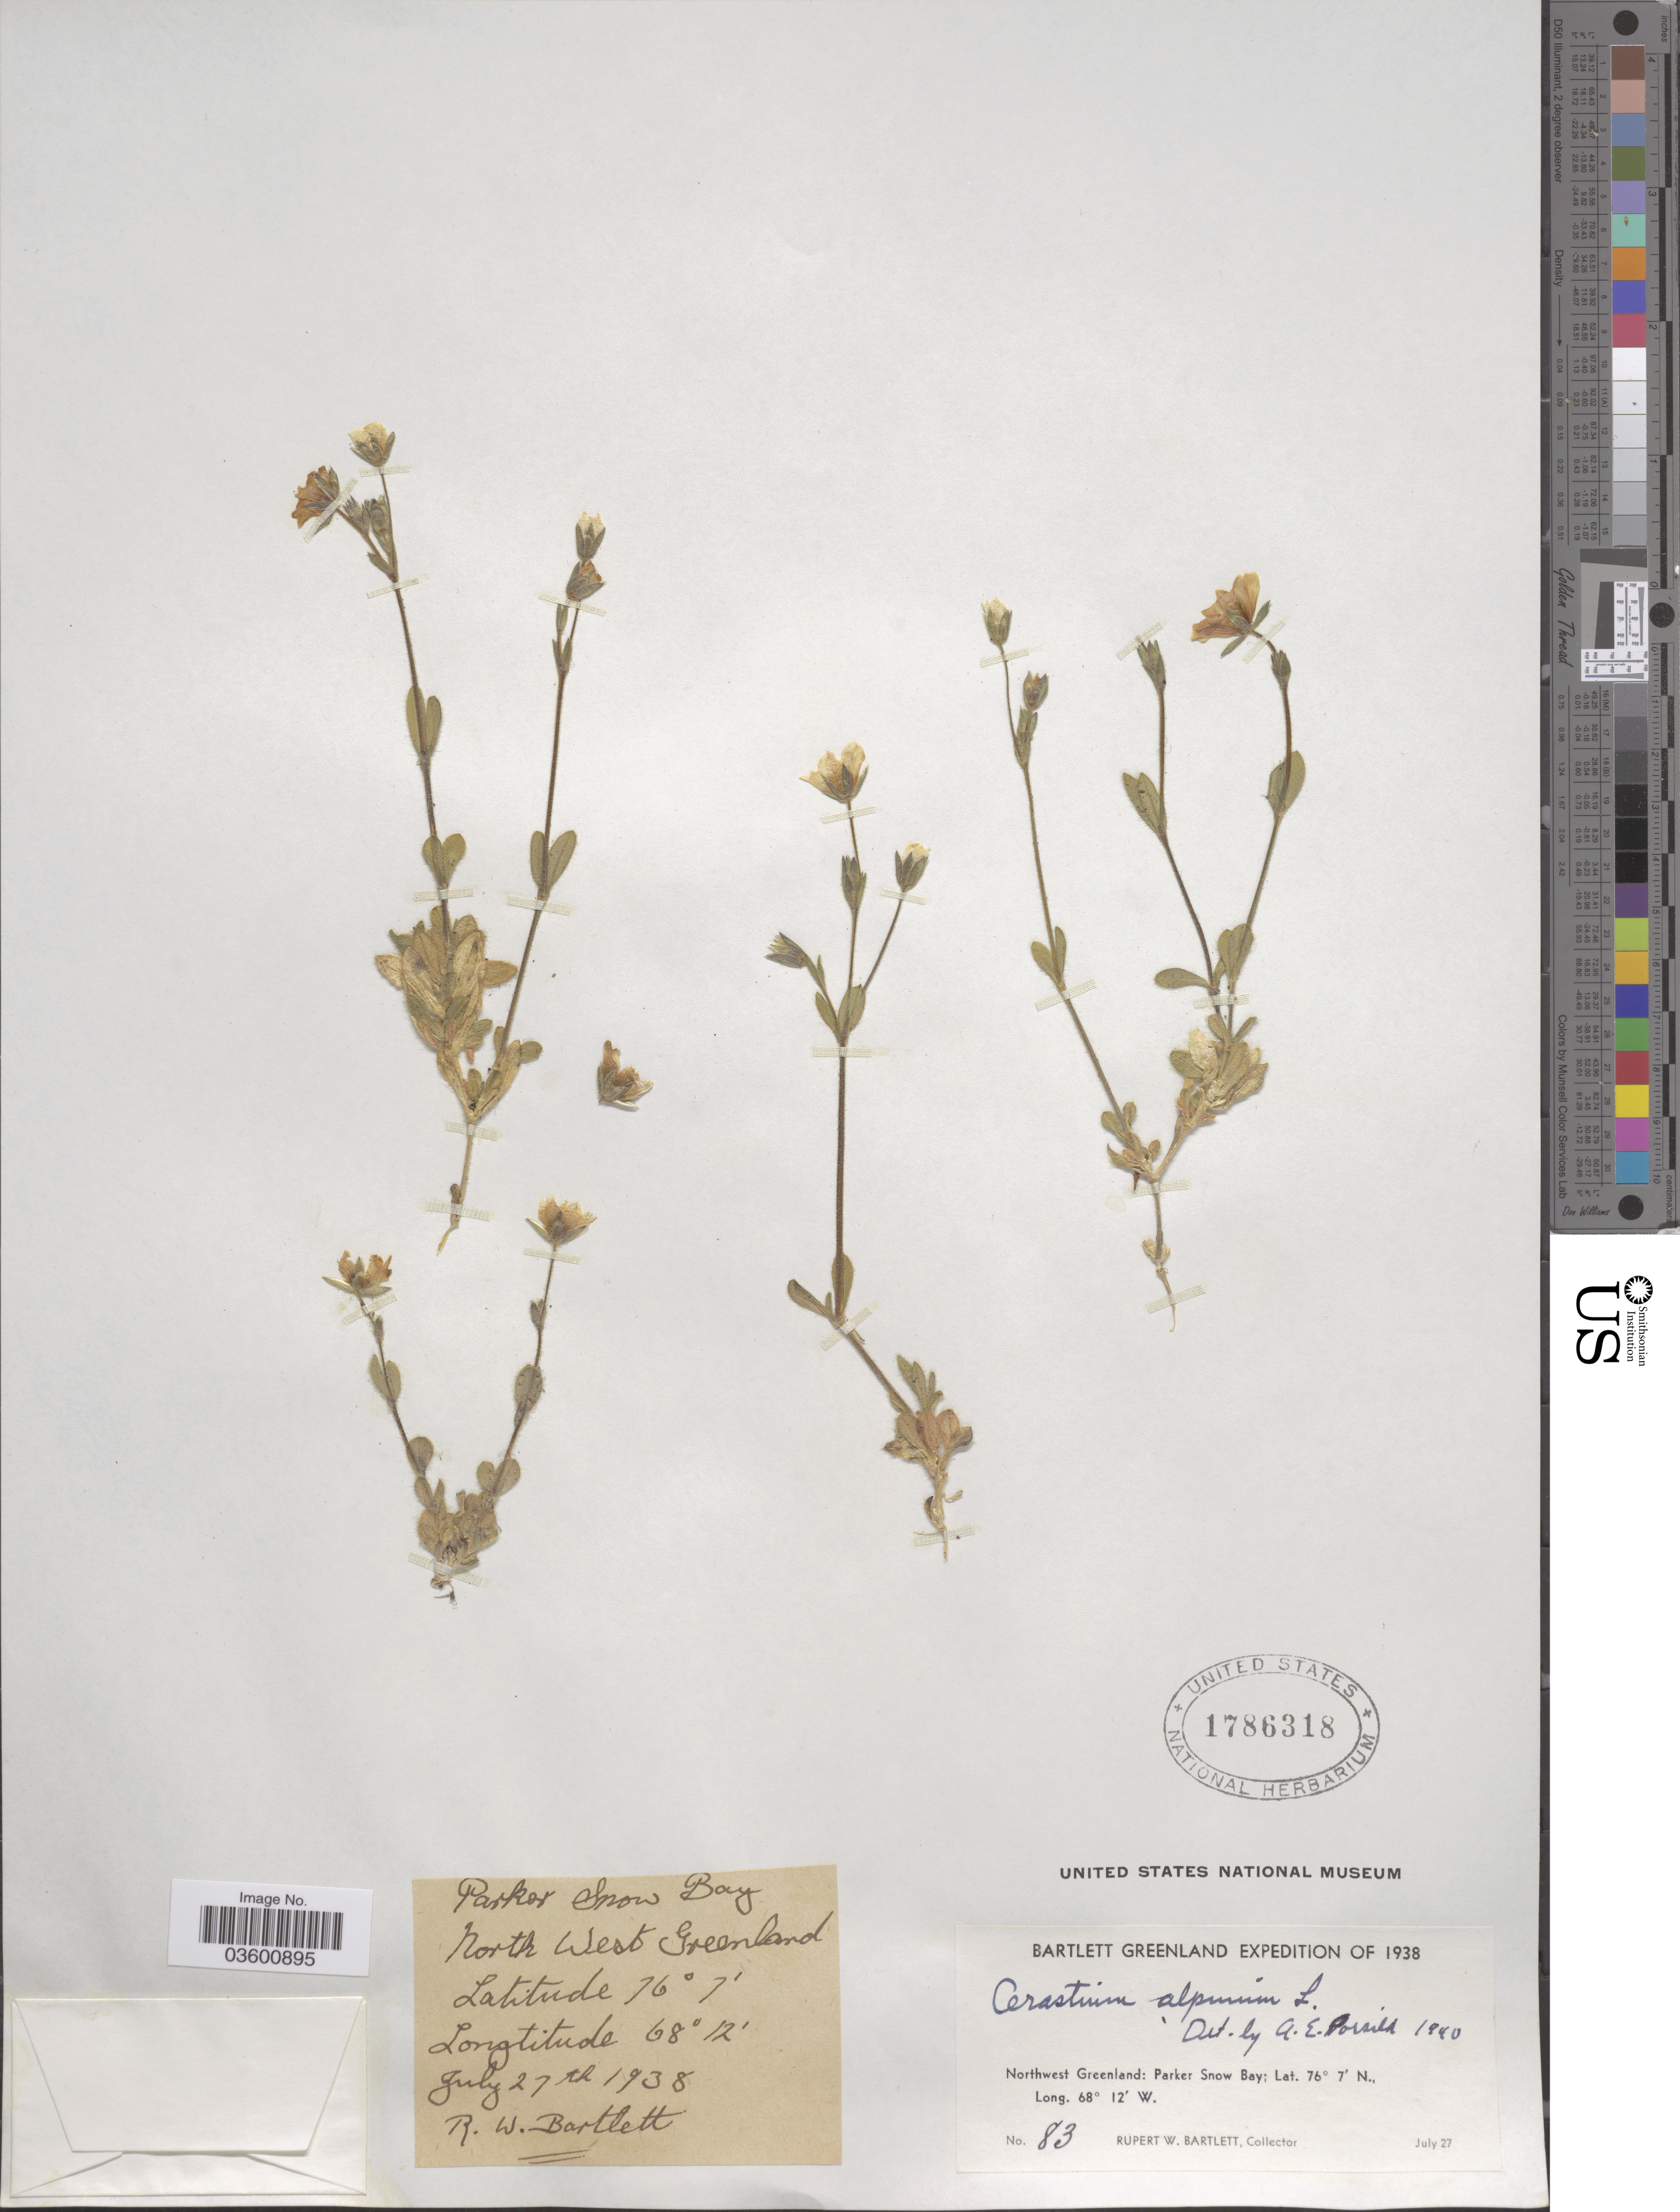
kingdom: Plantae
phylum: Tracheophyta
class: Magnoliopsida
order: Caryophyllales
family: Caryophyllaceae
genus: Cerastium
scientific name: Cerastium alpinum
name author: L.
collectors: R. W. Bartlett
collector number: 83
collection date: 1938-07-27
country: Greenland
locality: Northwest Greenland: Parker Snow Bay.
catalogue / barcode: US 1786318